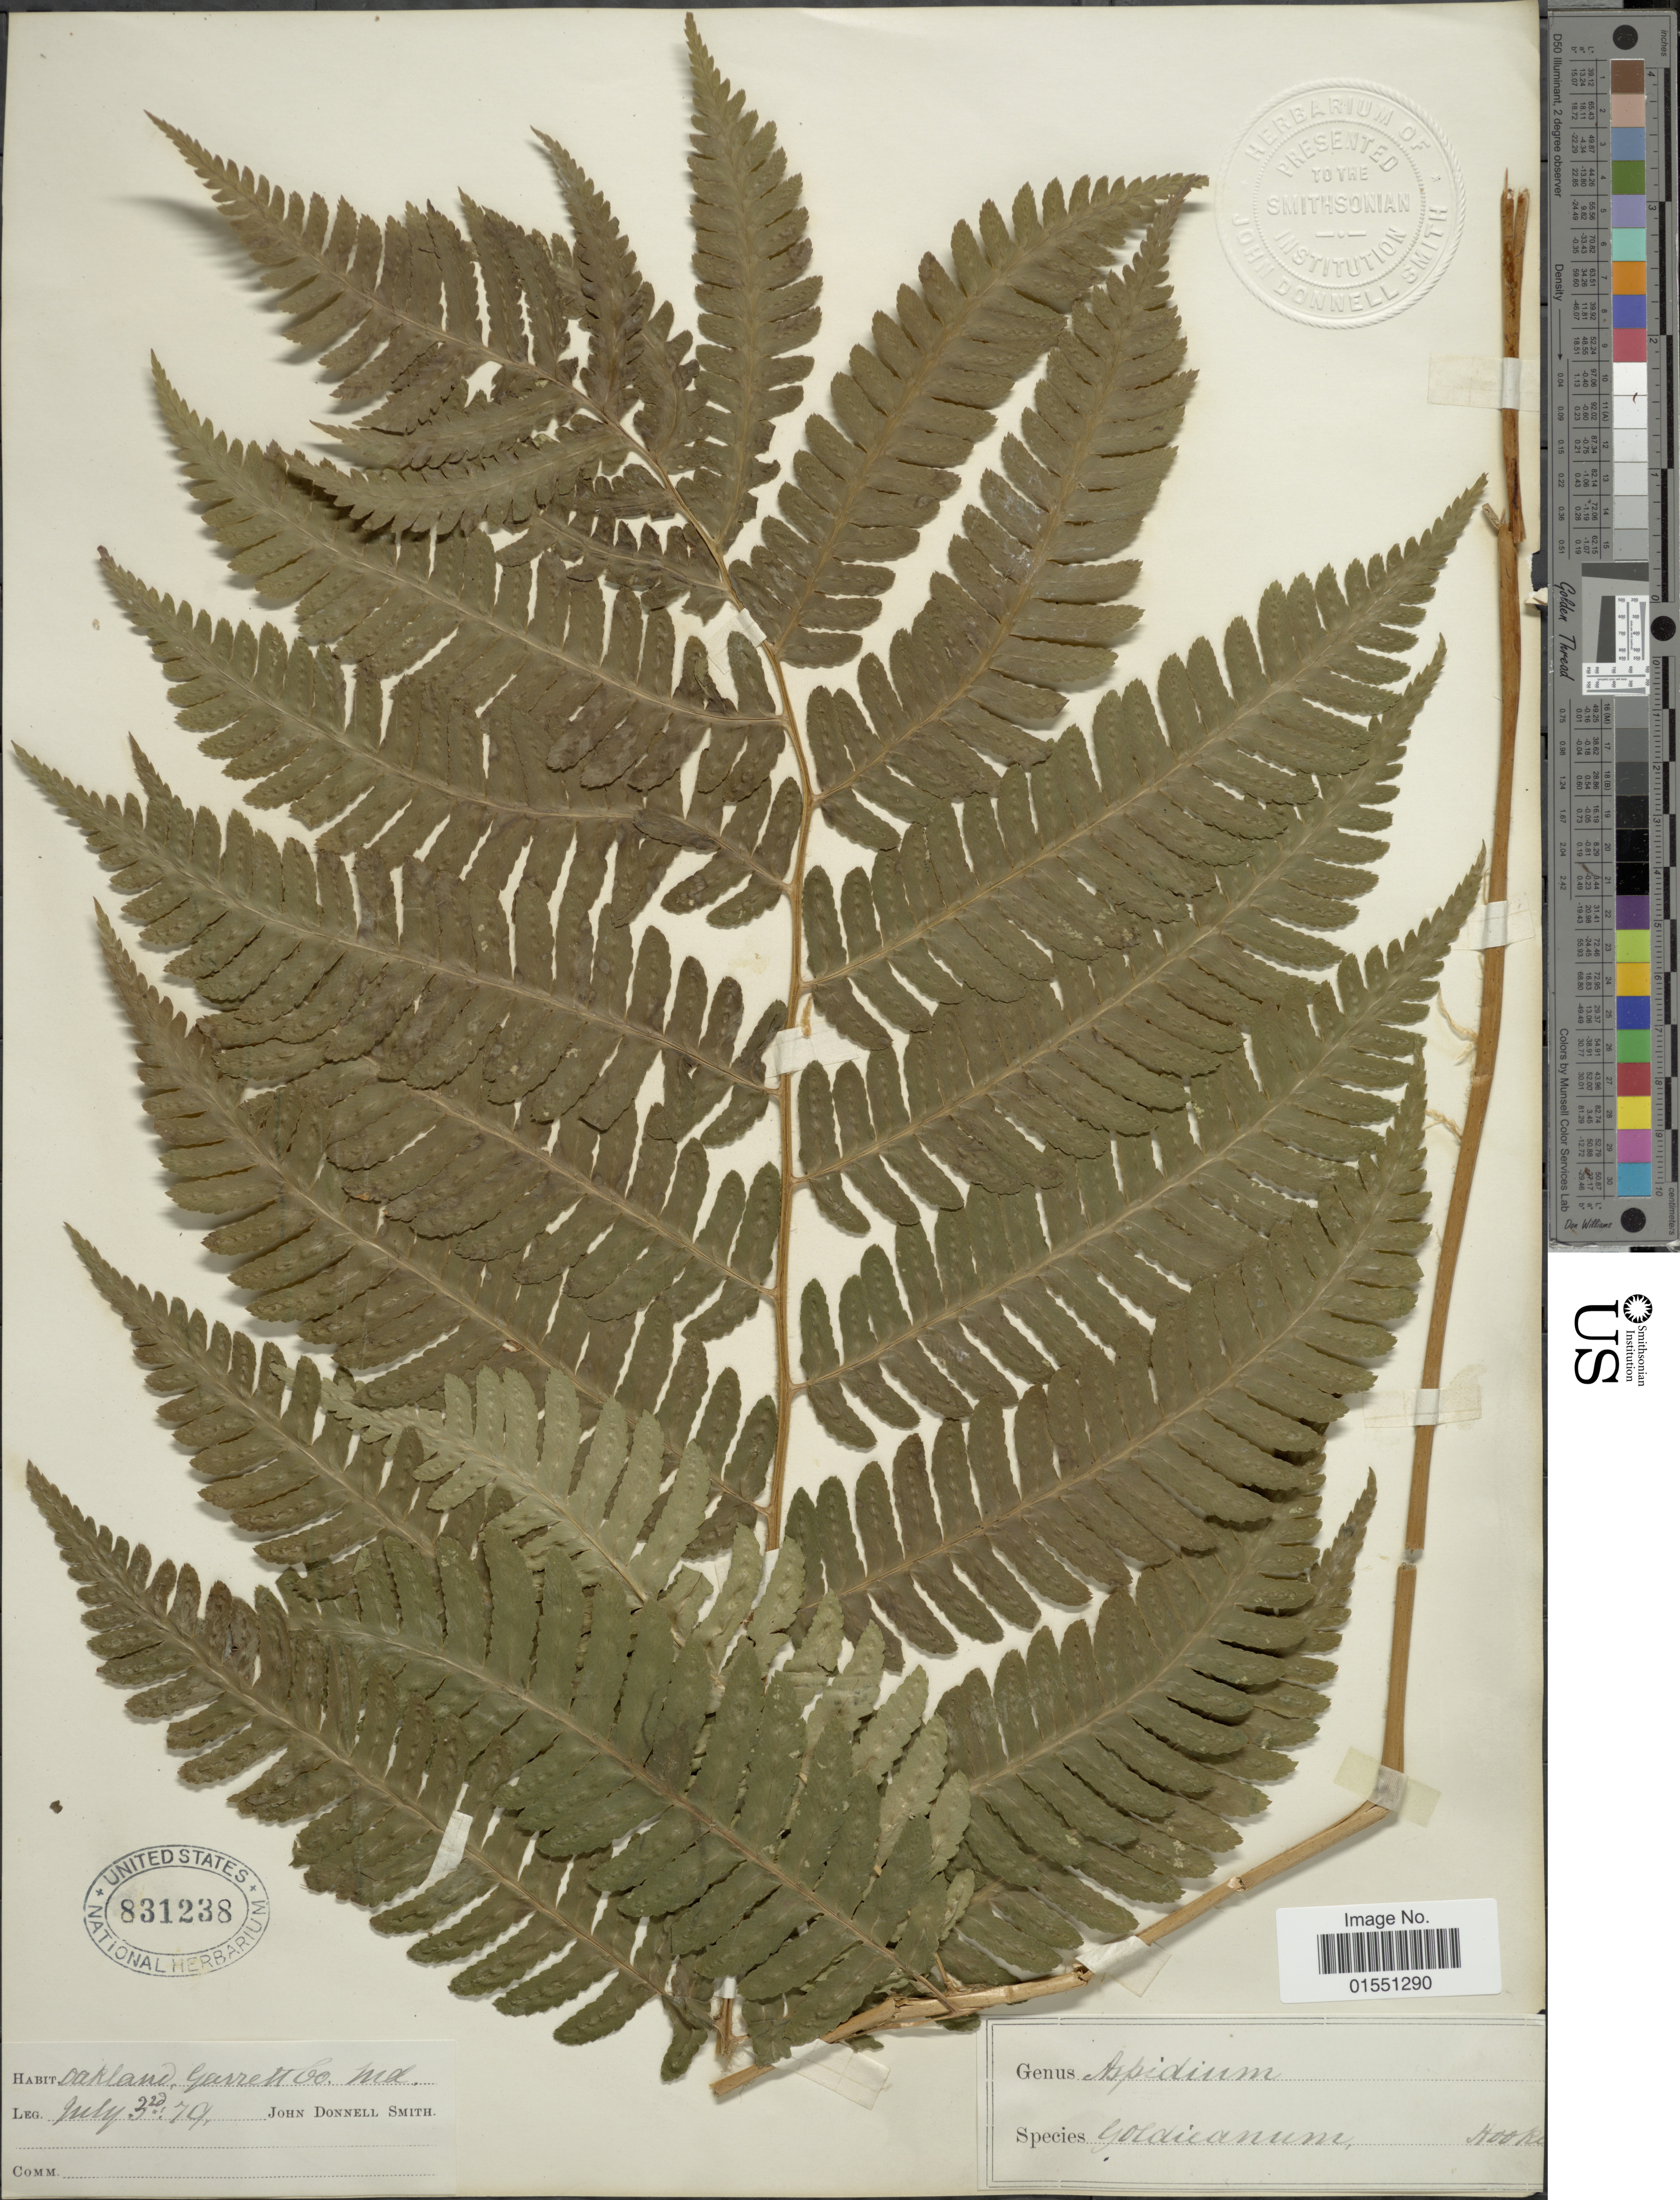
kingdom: Plantae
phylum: Tracheophyta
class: Polypodiopsida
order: Polypodiales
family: Dryopteridaceae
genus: Dryopteris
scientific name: Dryopteris goldiana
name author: (Hook. ex Goldie) A. Gray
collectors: J. Donnell Smith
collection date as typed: Transcribed d/m/y: 3/7/79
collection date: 1879-07-03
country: United States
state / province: Maryland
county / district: Garrett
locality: Oakland, Garrett Co.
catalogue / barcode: US 831238